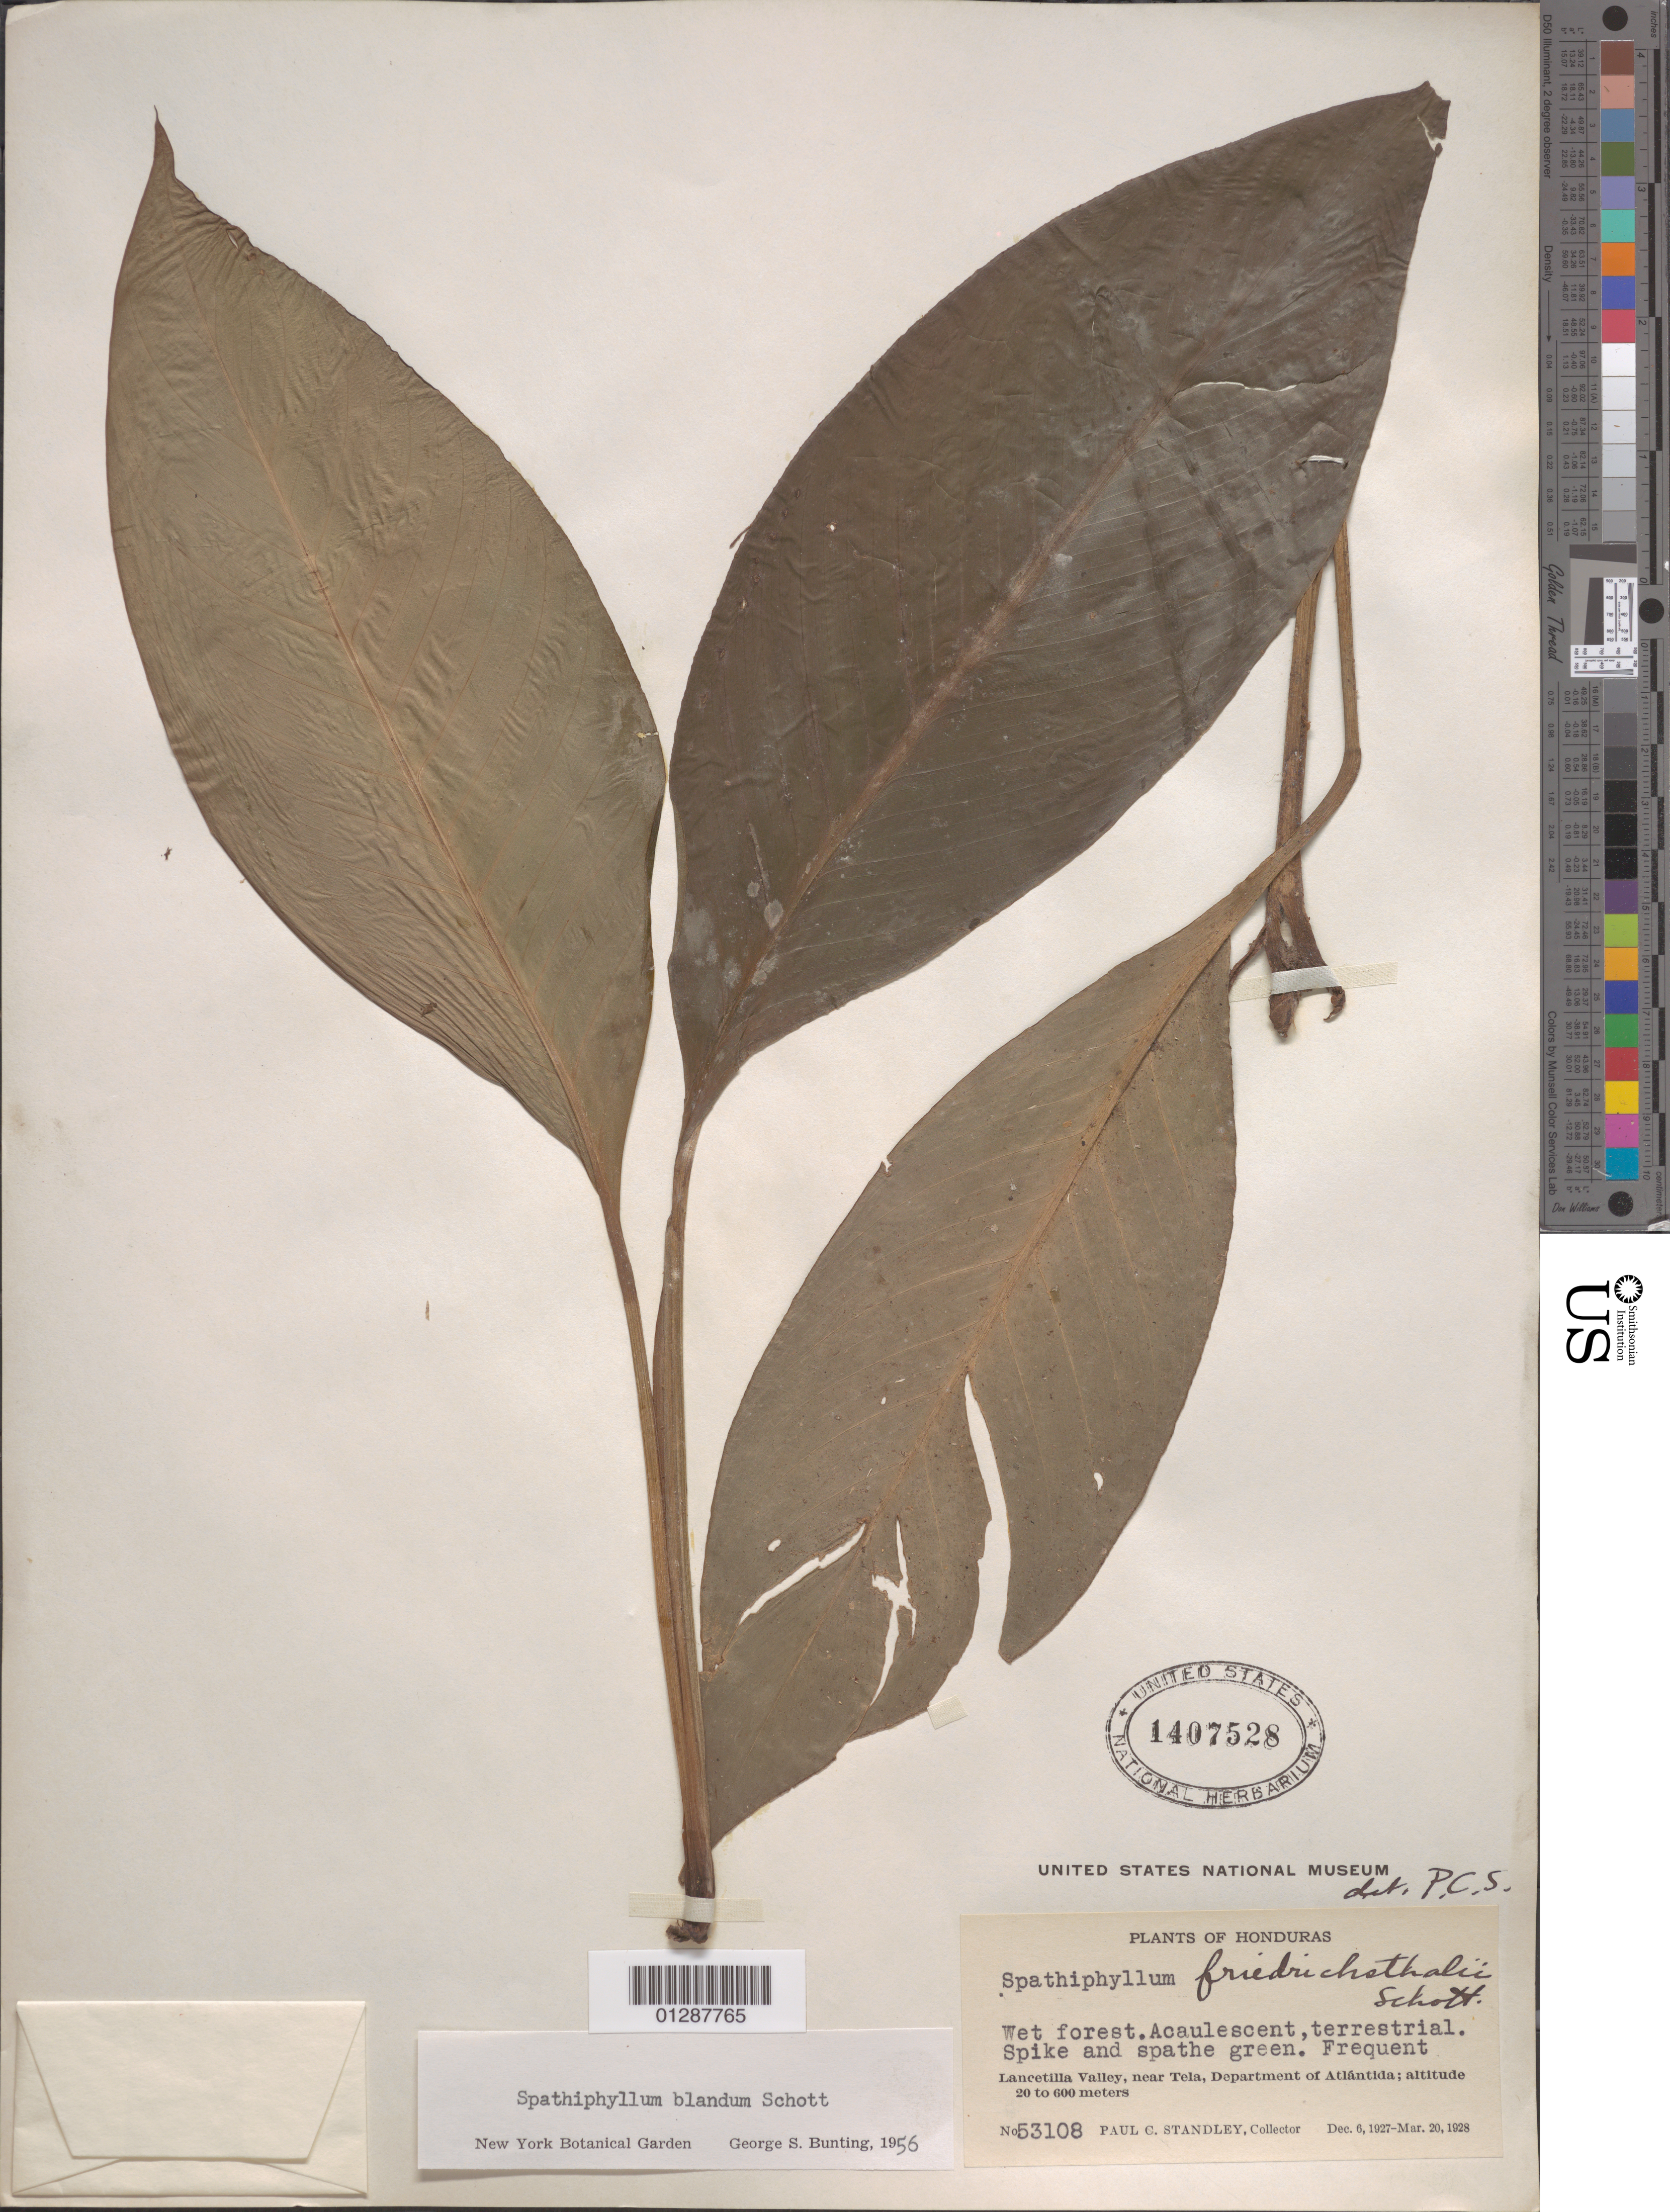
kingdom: Plantae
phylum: Tracheophyta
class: Liliopsida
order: Alismatales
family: Araceae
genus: Spathiphyllum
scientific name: Spathiphyllum blandum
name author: Schott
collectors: P. C. Standley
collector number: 53108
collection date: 1927-12-06/1928-03-20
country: Honduras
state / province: Atlantida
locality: Lancetilla Valley, near Tela, Department of Atlántida.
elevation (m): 20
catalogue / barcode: US 1407528